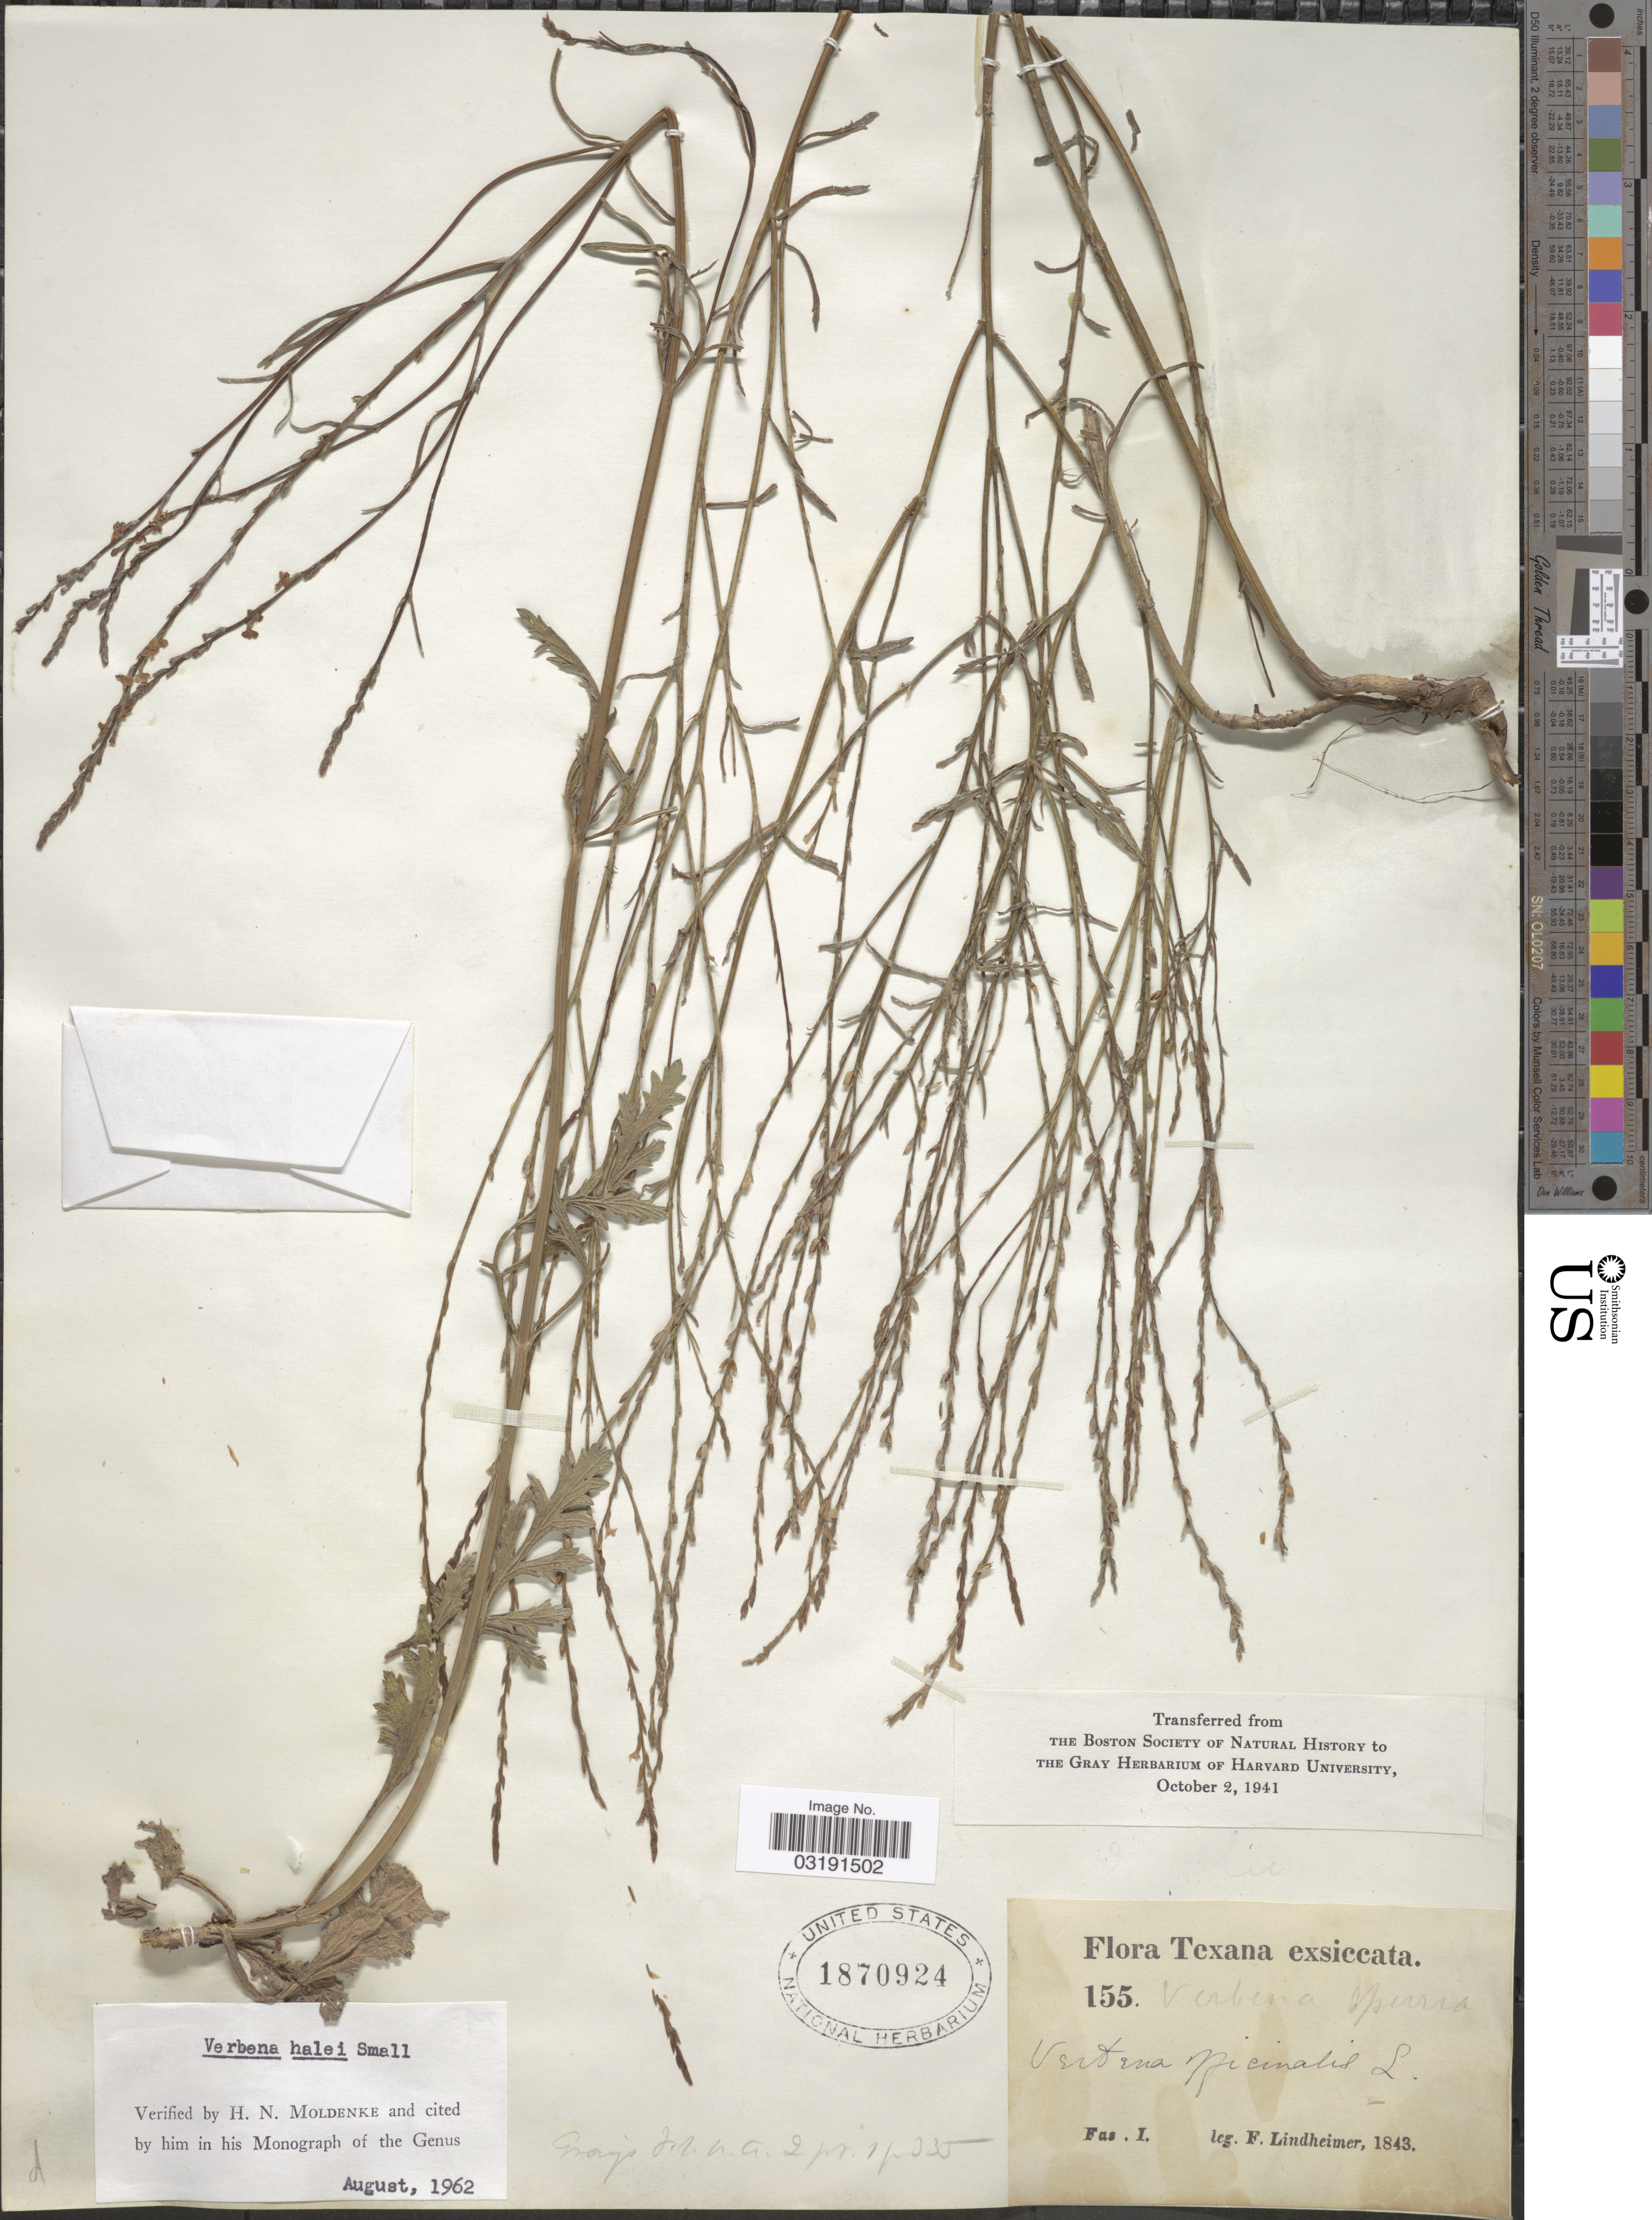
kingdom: Plantae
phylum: Tracheophyta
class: Magnoliopsida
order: Lamiales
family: Verbenaceae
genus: Verbena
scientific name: Verbena halei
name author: Small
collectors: F. Lindheimer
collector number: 155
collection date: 1843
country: United States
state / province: Texas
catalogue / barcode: US 1870924